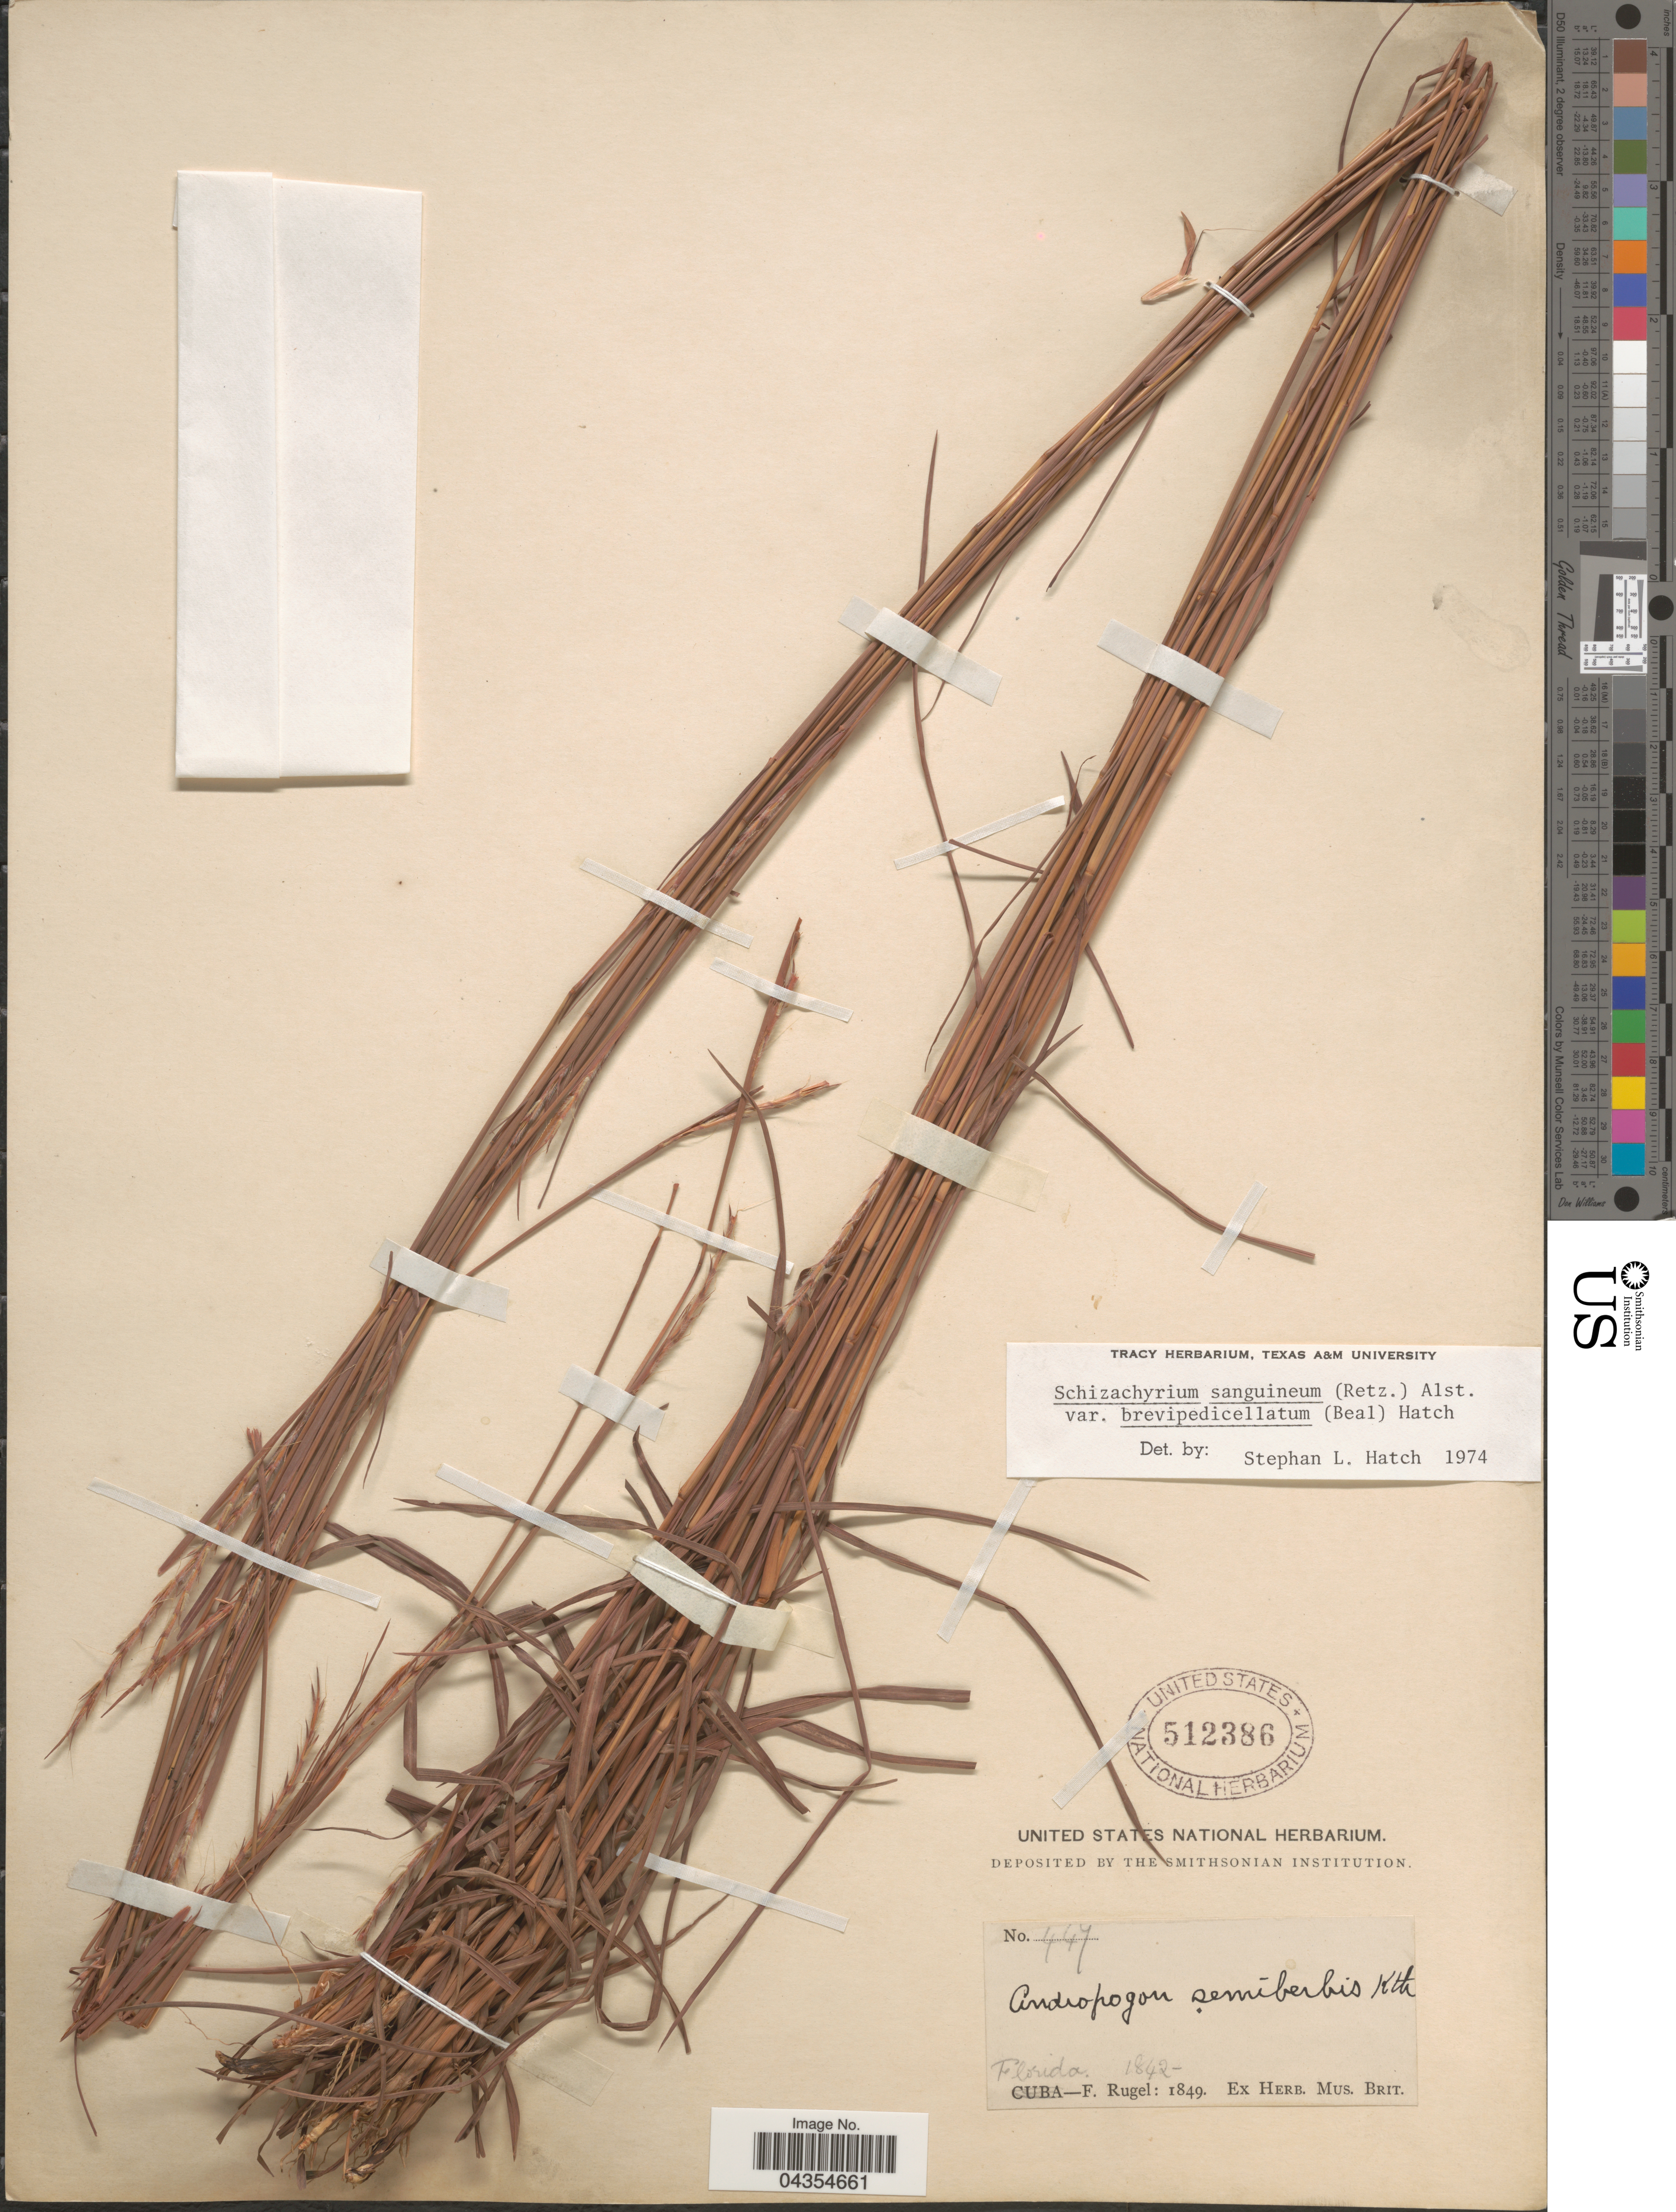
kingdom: Plantae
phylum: Tracheophyta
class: Liliopsida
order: Poales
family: Poaceae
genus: Schizachyrium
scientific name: Schizachyrium sanguineum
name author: (Retz.) Alston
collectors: F. Rugel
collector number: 447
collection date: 1842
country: United States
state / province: Florida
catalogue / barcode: US 512386